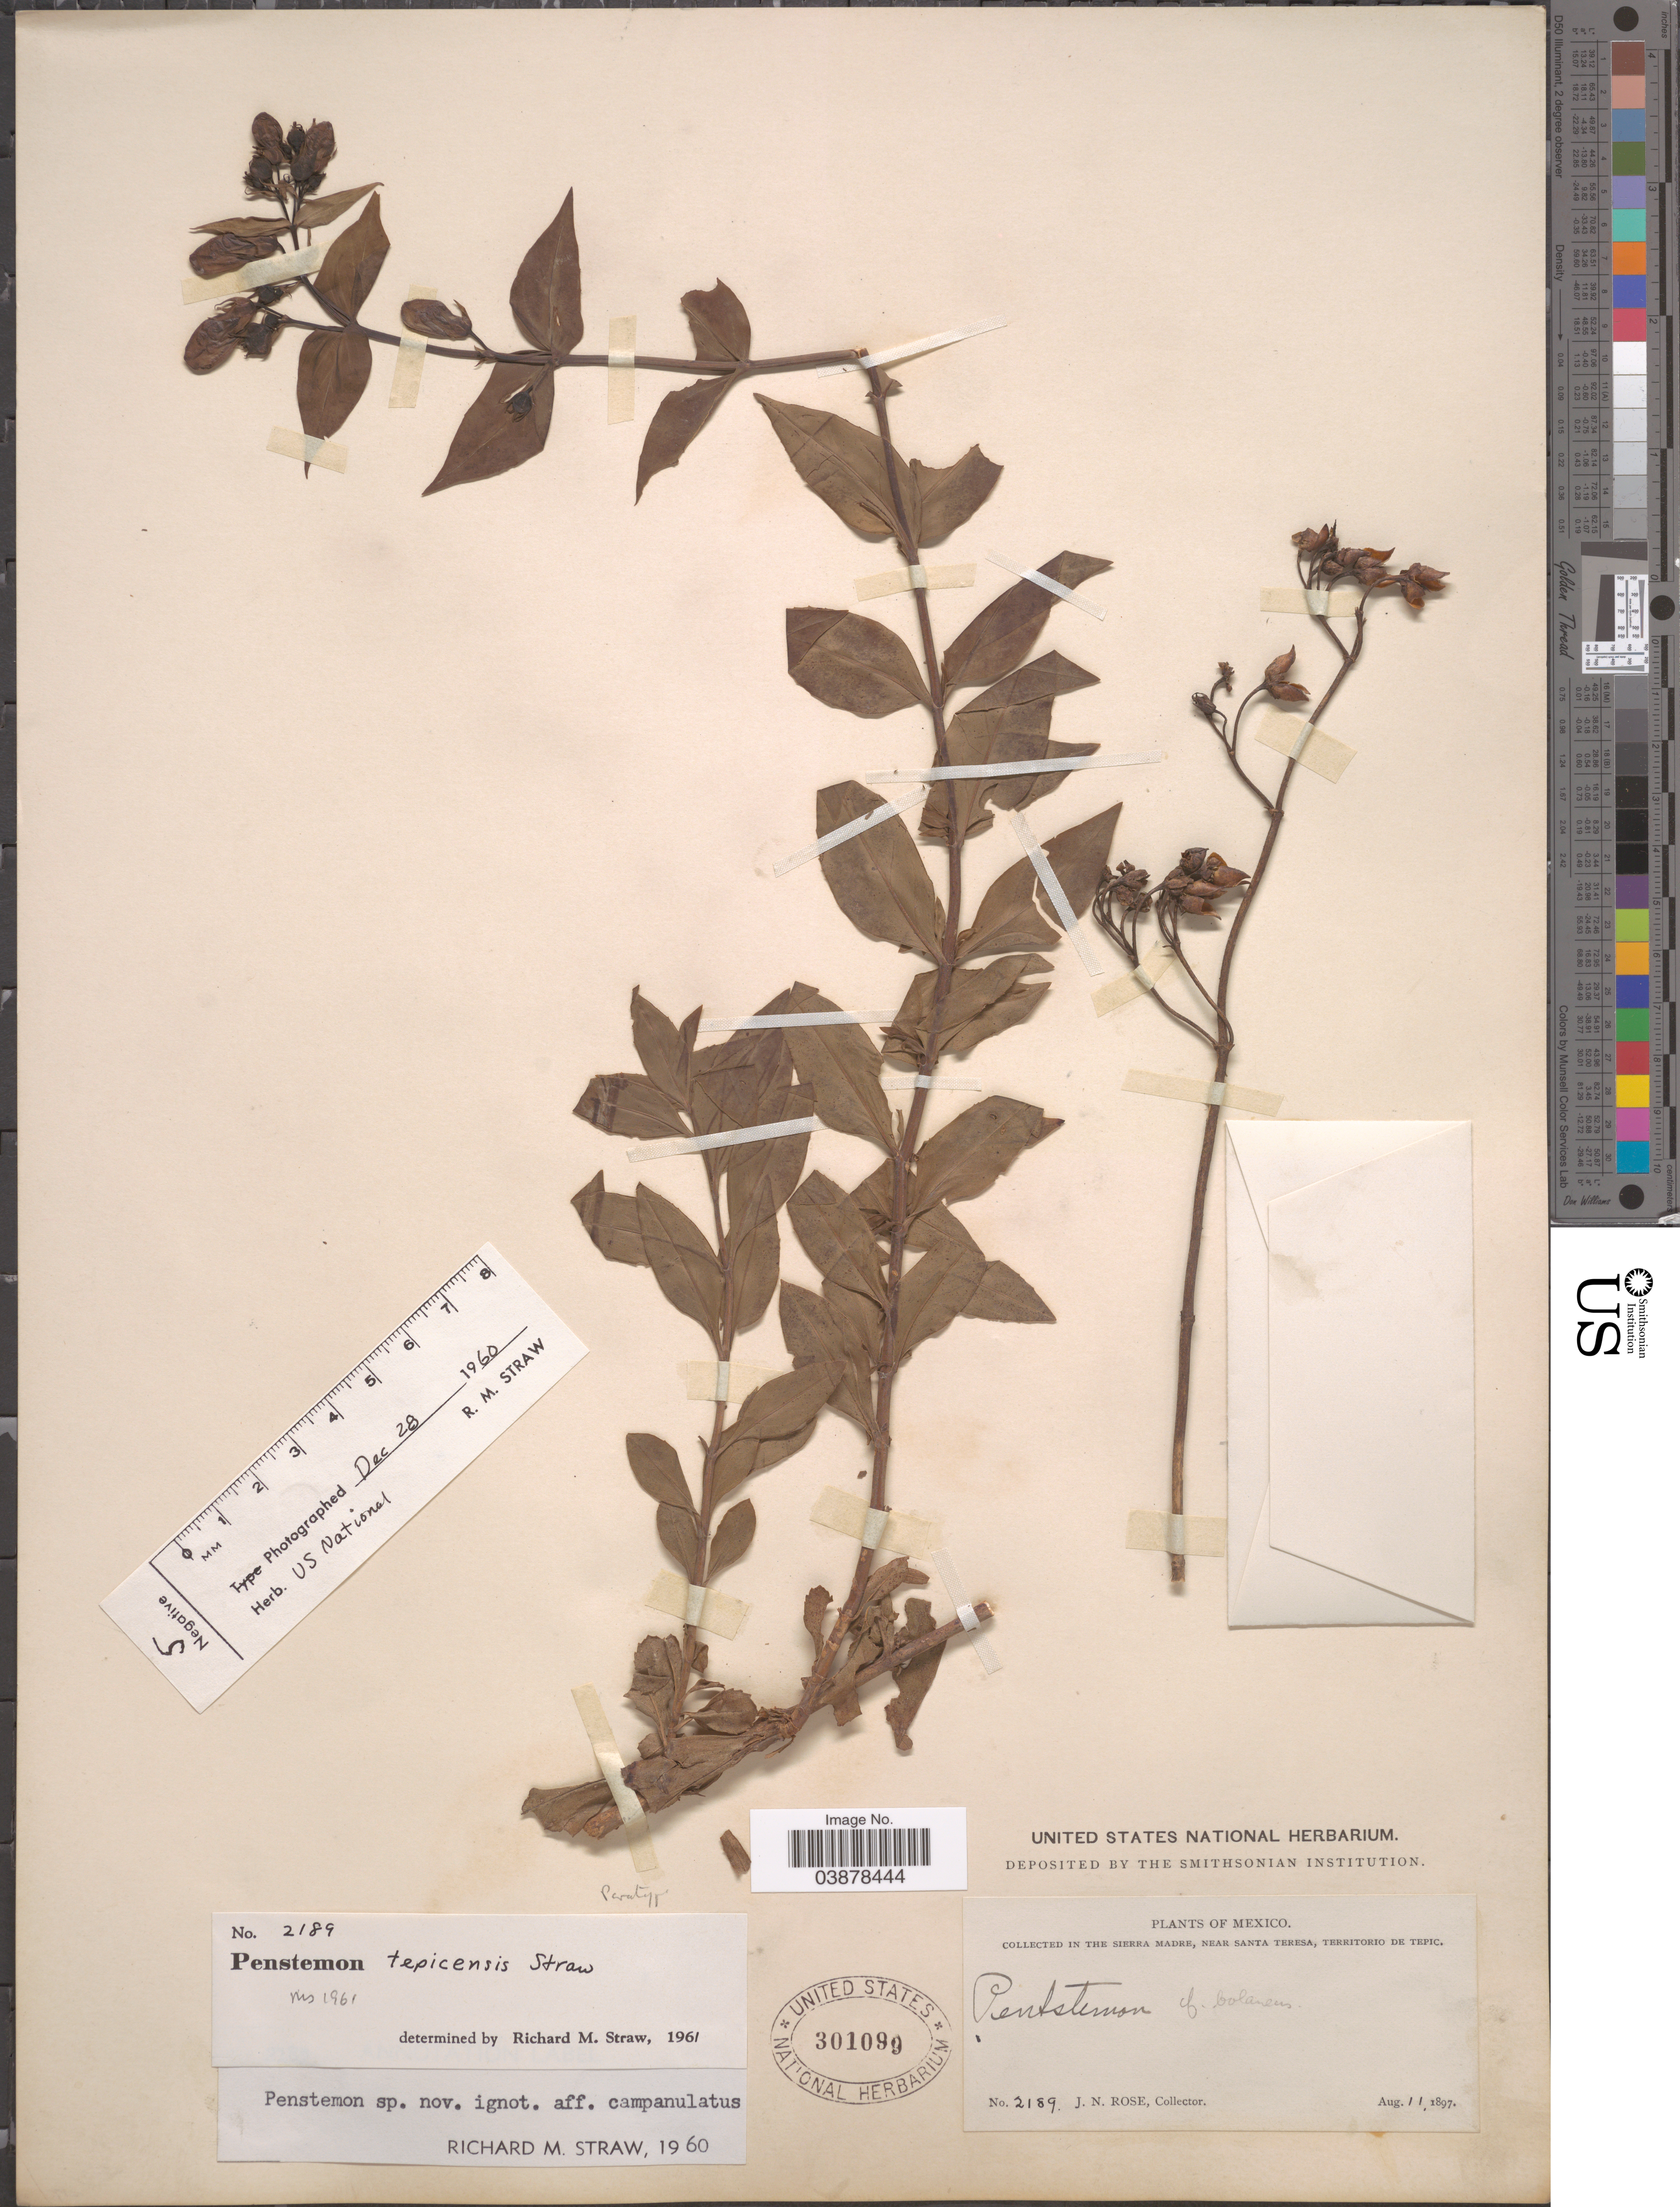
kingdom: Plantae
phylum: Tracheophyta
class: Magnoliopsida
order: Lamiales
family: Plantaginaceae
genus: Penstemon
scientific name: Penstemon tepicensis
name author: Straw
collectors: J. N. Rose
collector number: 2189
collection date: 1897-08-11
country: Mexico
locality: In the Sierra Madre, near Santa Teresa, Territorio de Tepic.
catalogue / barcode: US 301099